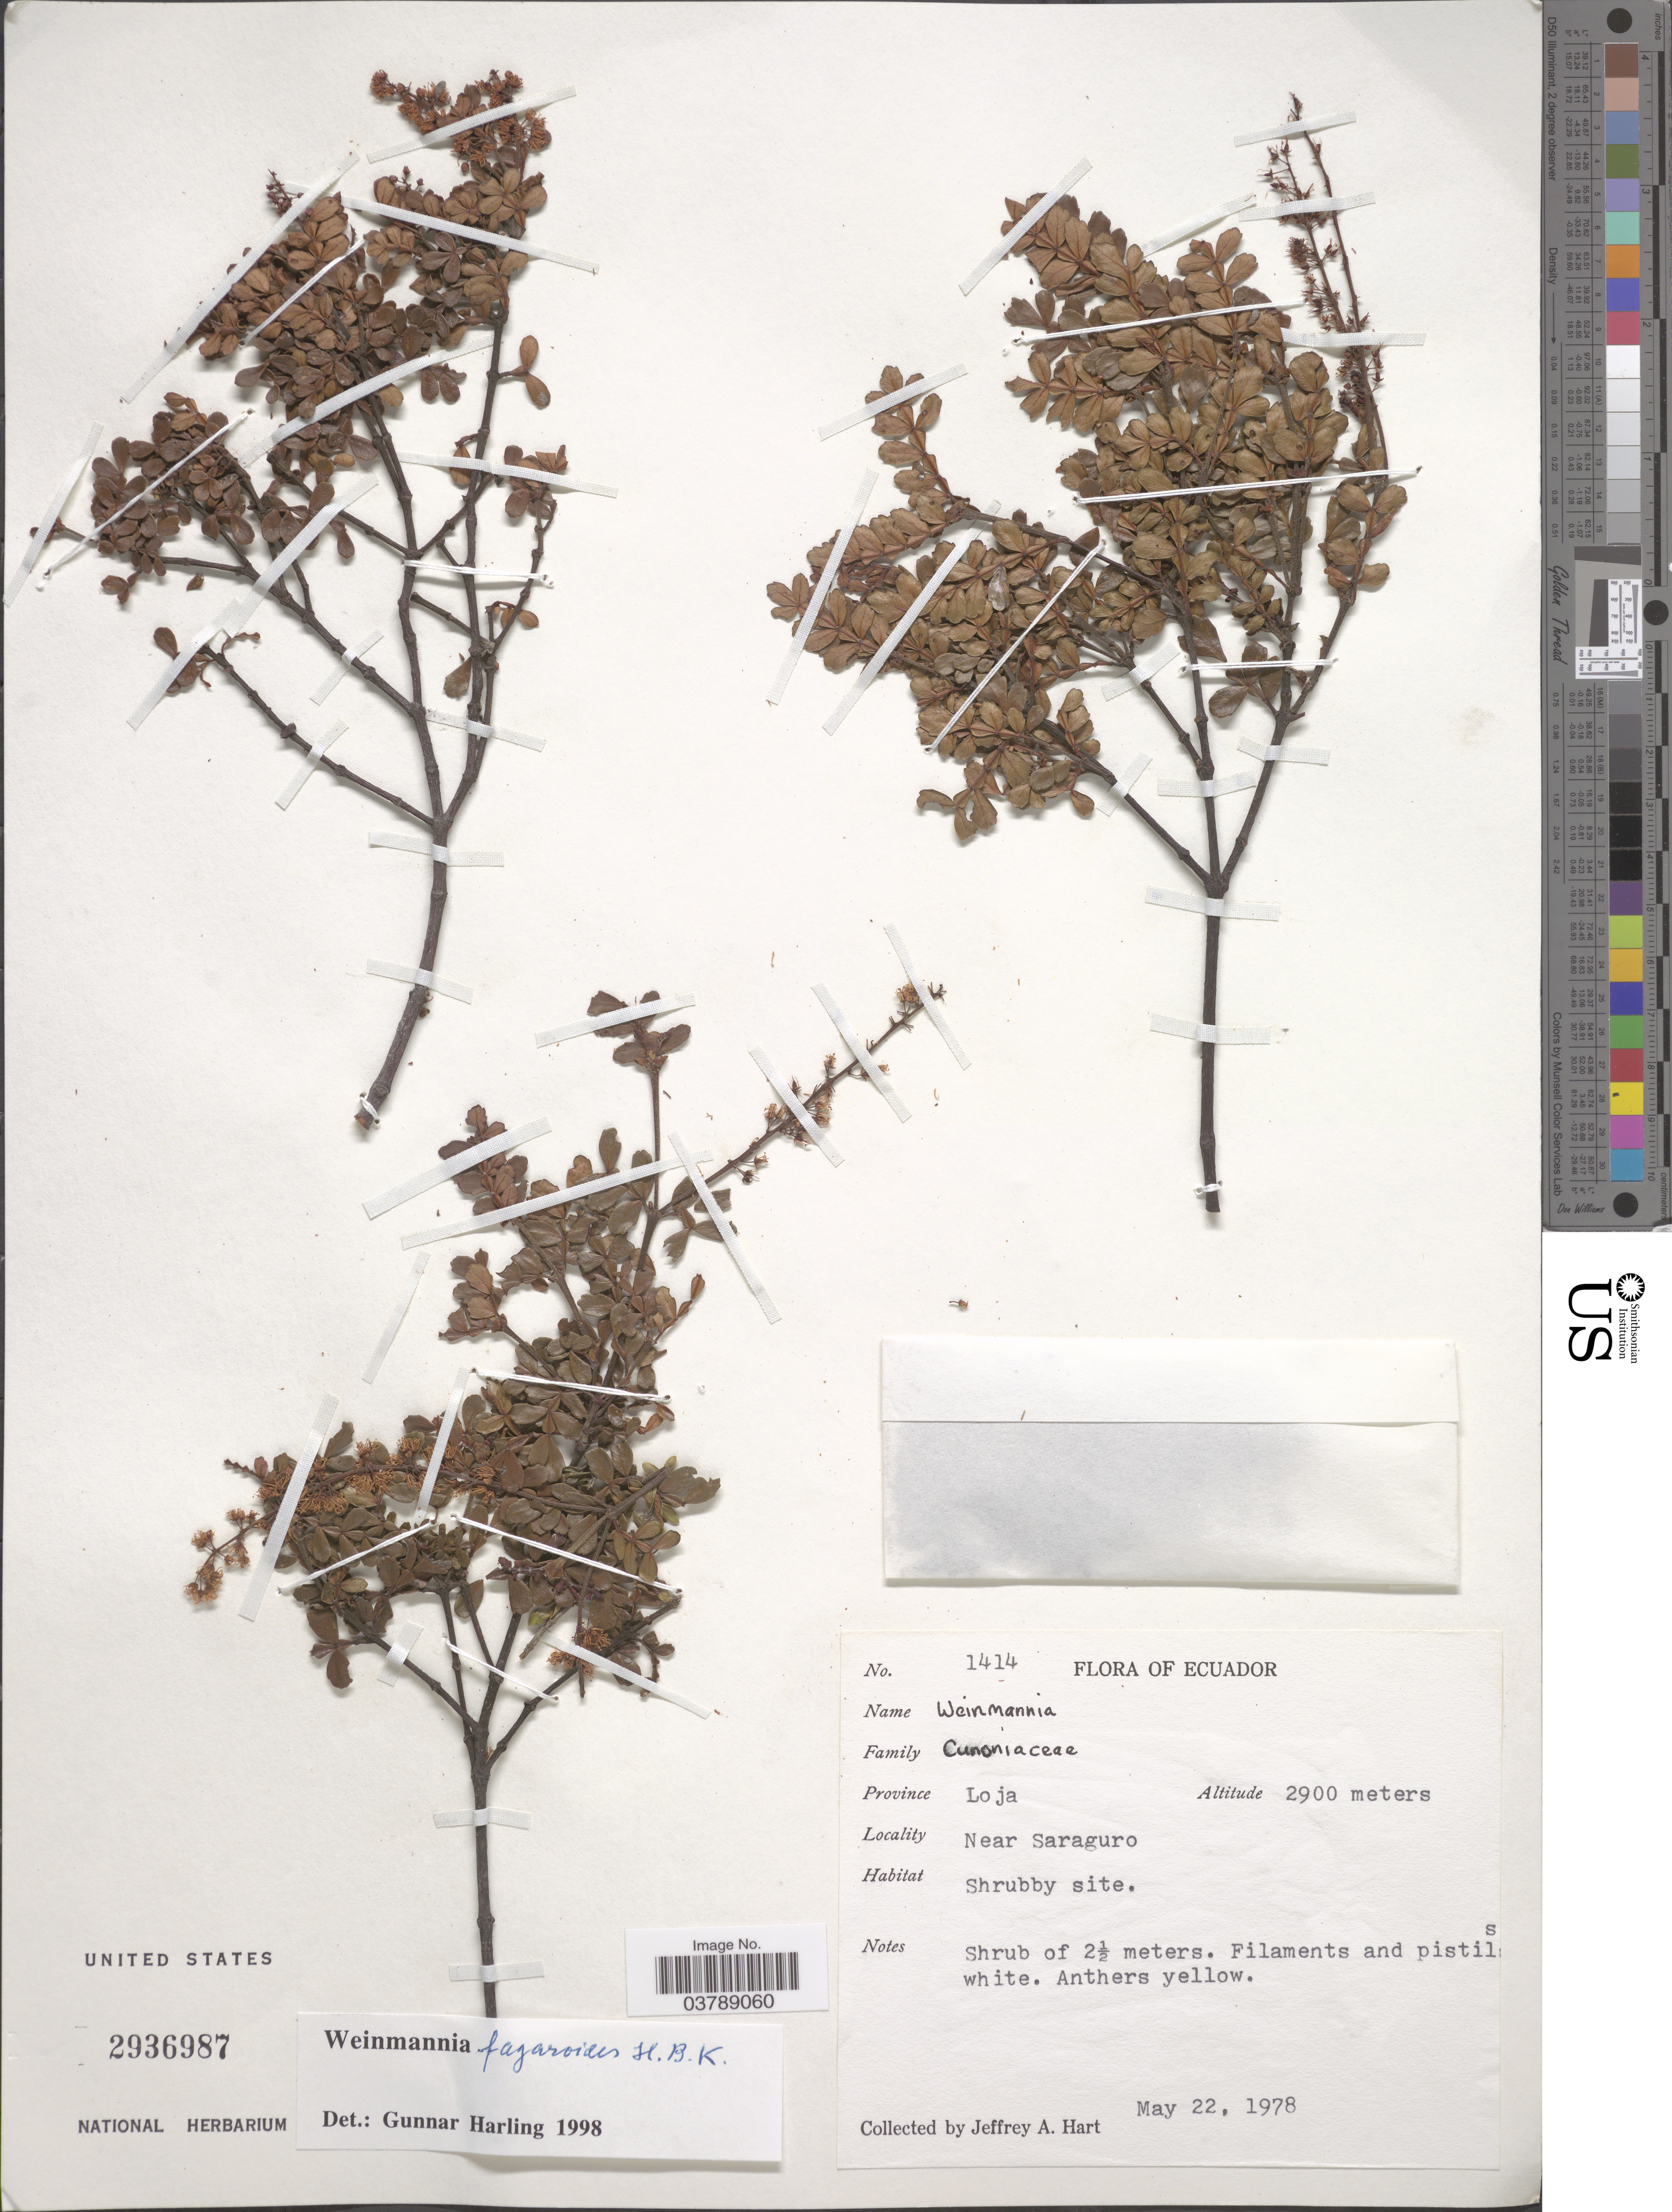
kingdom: Plantae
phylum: Tracheophyta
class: Magnoliopsida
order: Oxalidales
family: Cunoniaceae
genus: Weinmannia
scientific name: Weinmannia fagaroides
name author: Kunth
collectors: J. A. Hart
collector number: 1414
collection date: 1978-05-22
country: Ecuador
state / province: Loja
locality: Near Saraguro.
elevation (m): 2900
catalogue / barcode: US 2936987